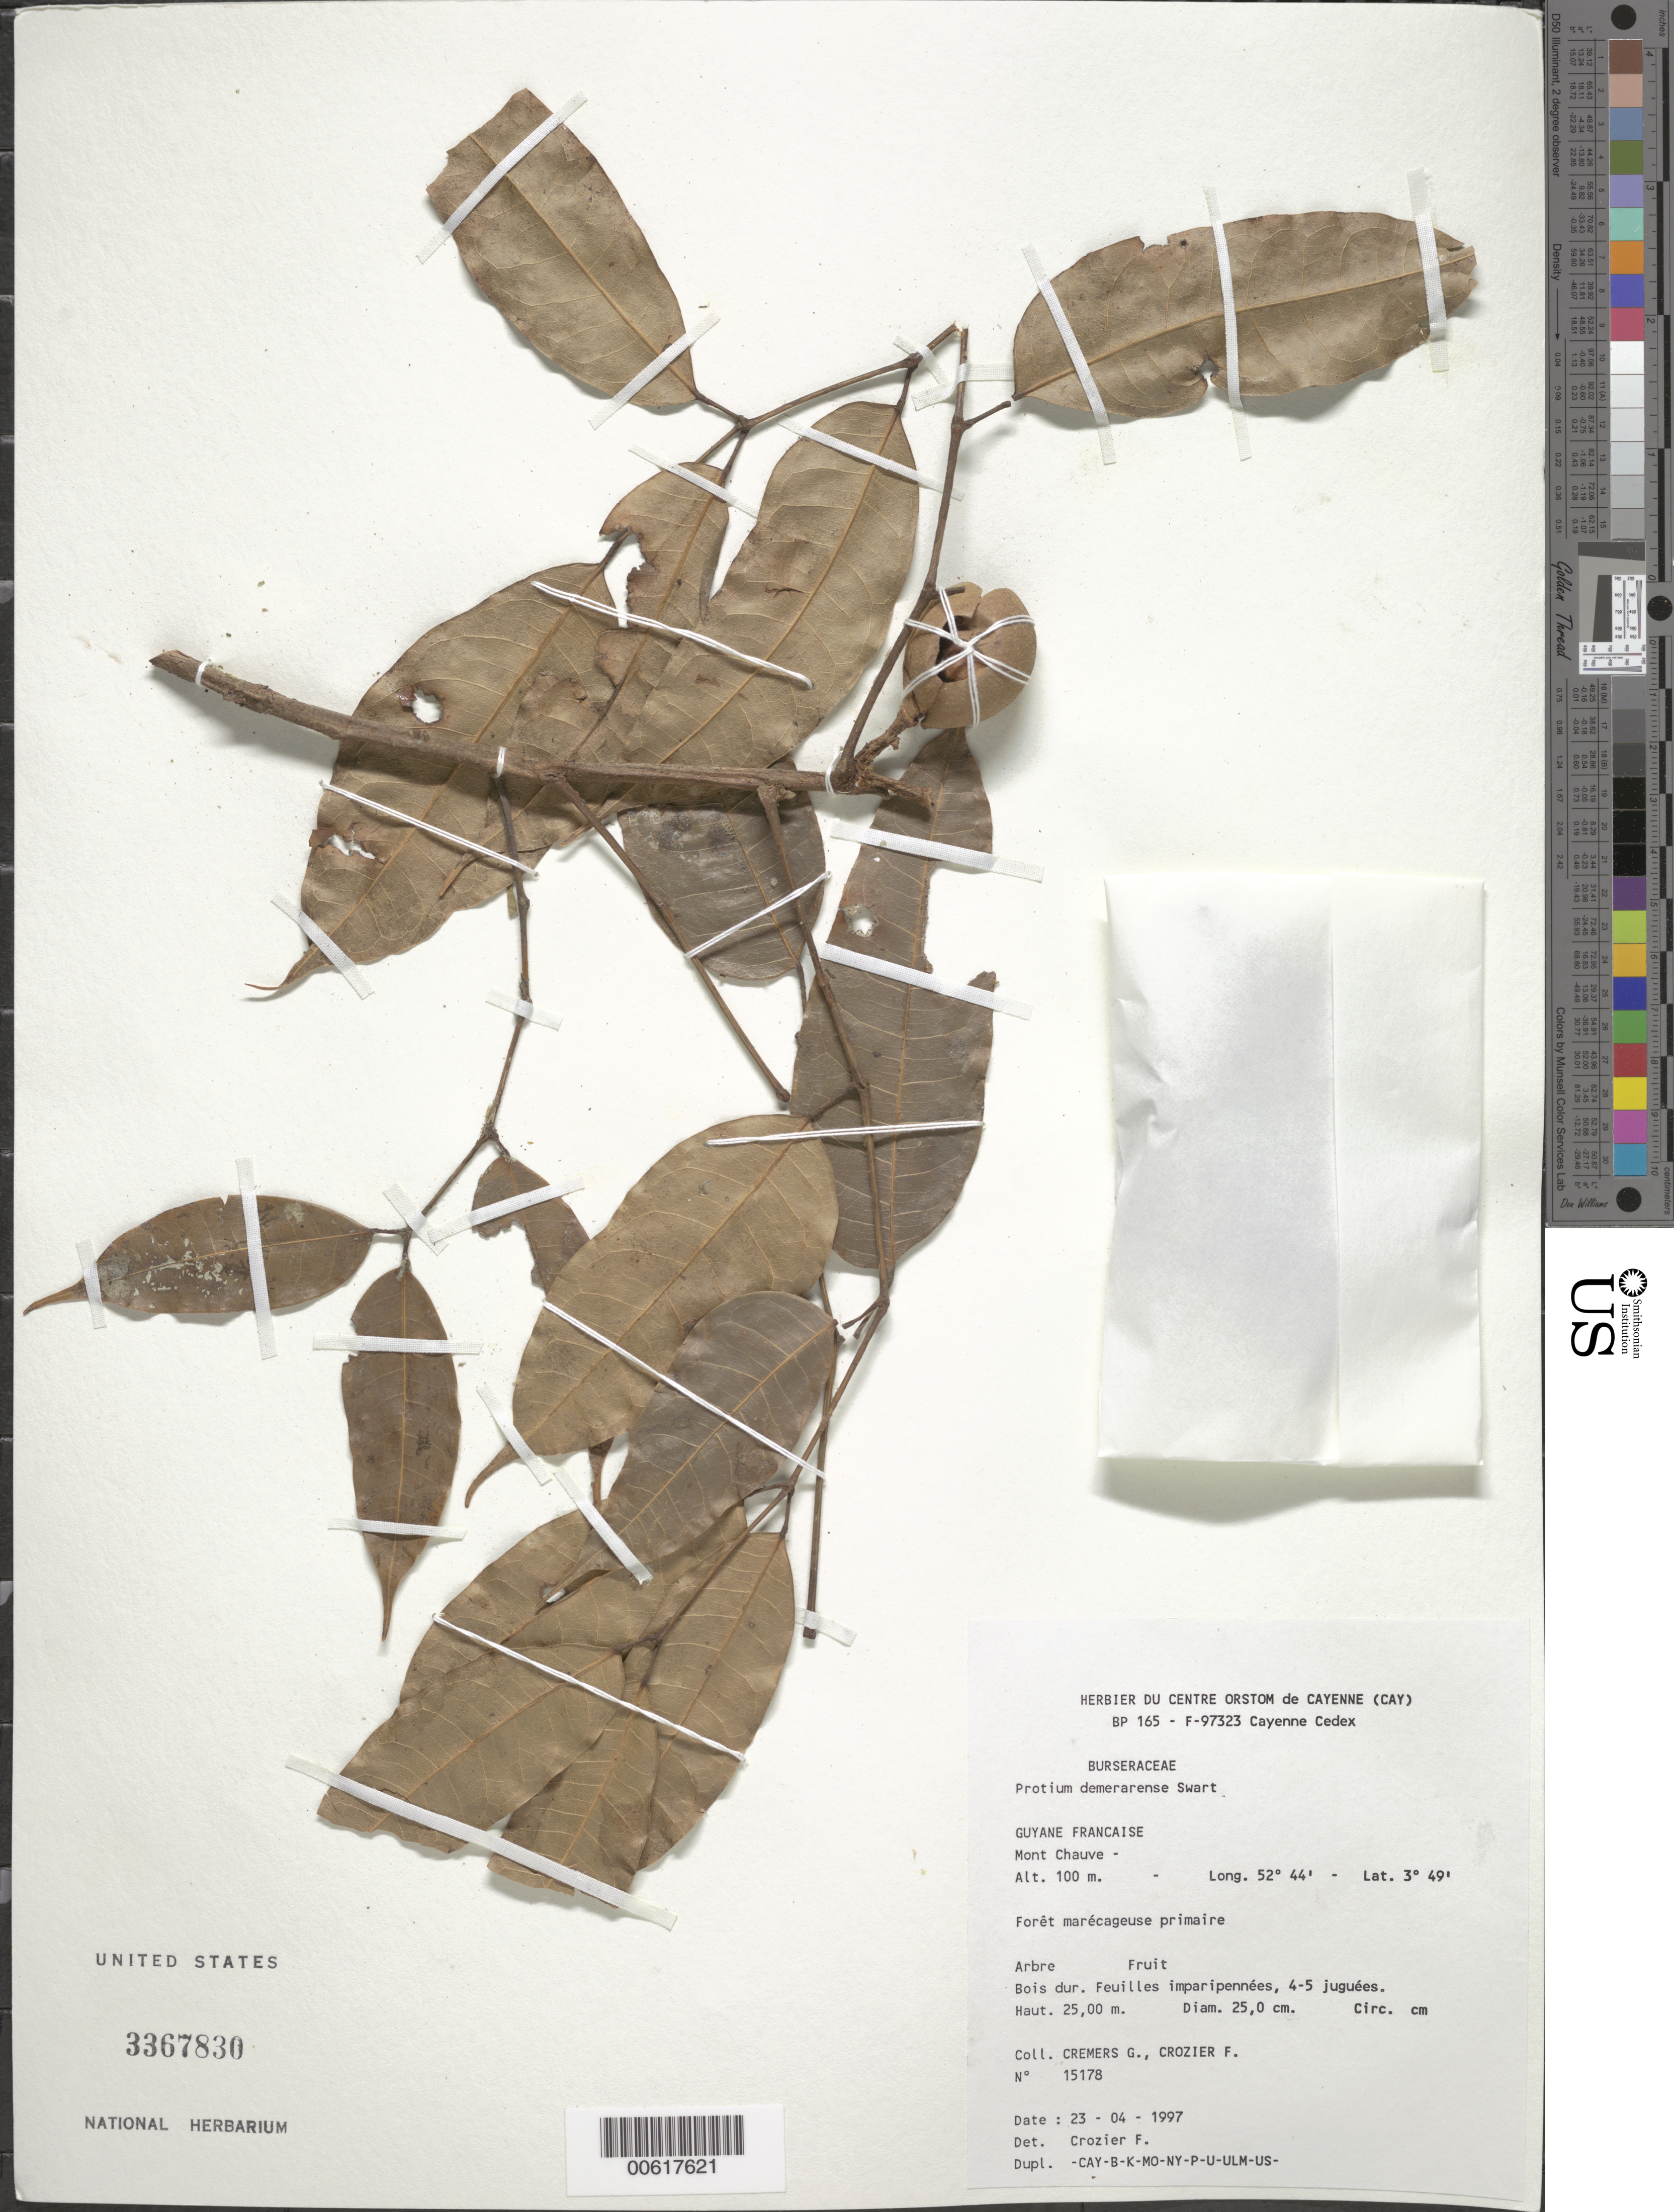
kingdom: Plantae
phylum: Tracheophyta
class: Magnoliopsida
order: Sapindales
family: Burseraceae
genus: Protium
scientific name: Protium demerarense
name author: Swart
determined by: Crozier, F.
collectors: G. Cremers & F. Crozier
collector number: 15178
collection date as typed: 23-Apr-97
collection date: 1997-04-23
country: French Guiana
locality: Mont Chauve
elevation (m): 100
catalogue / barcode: US 3367830